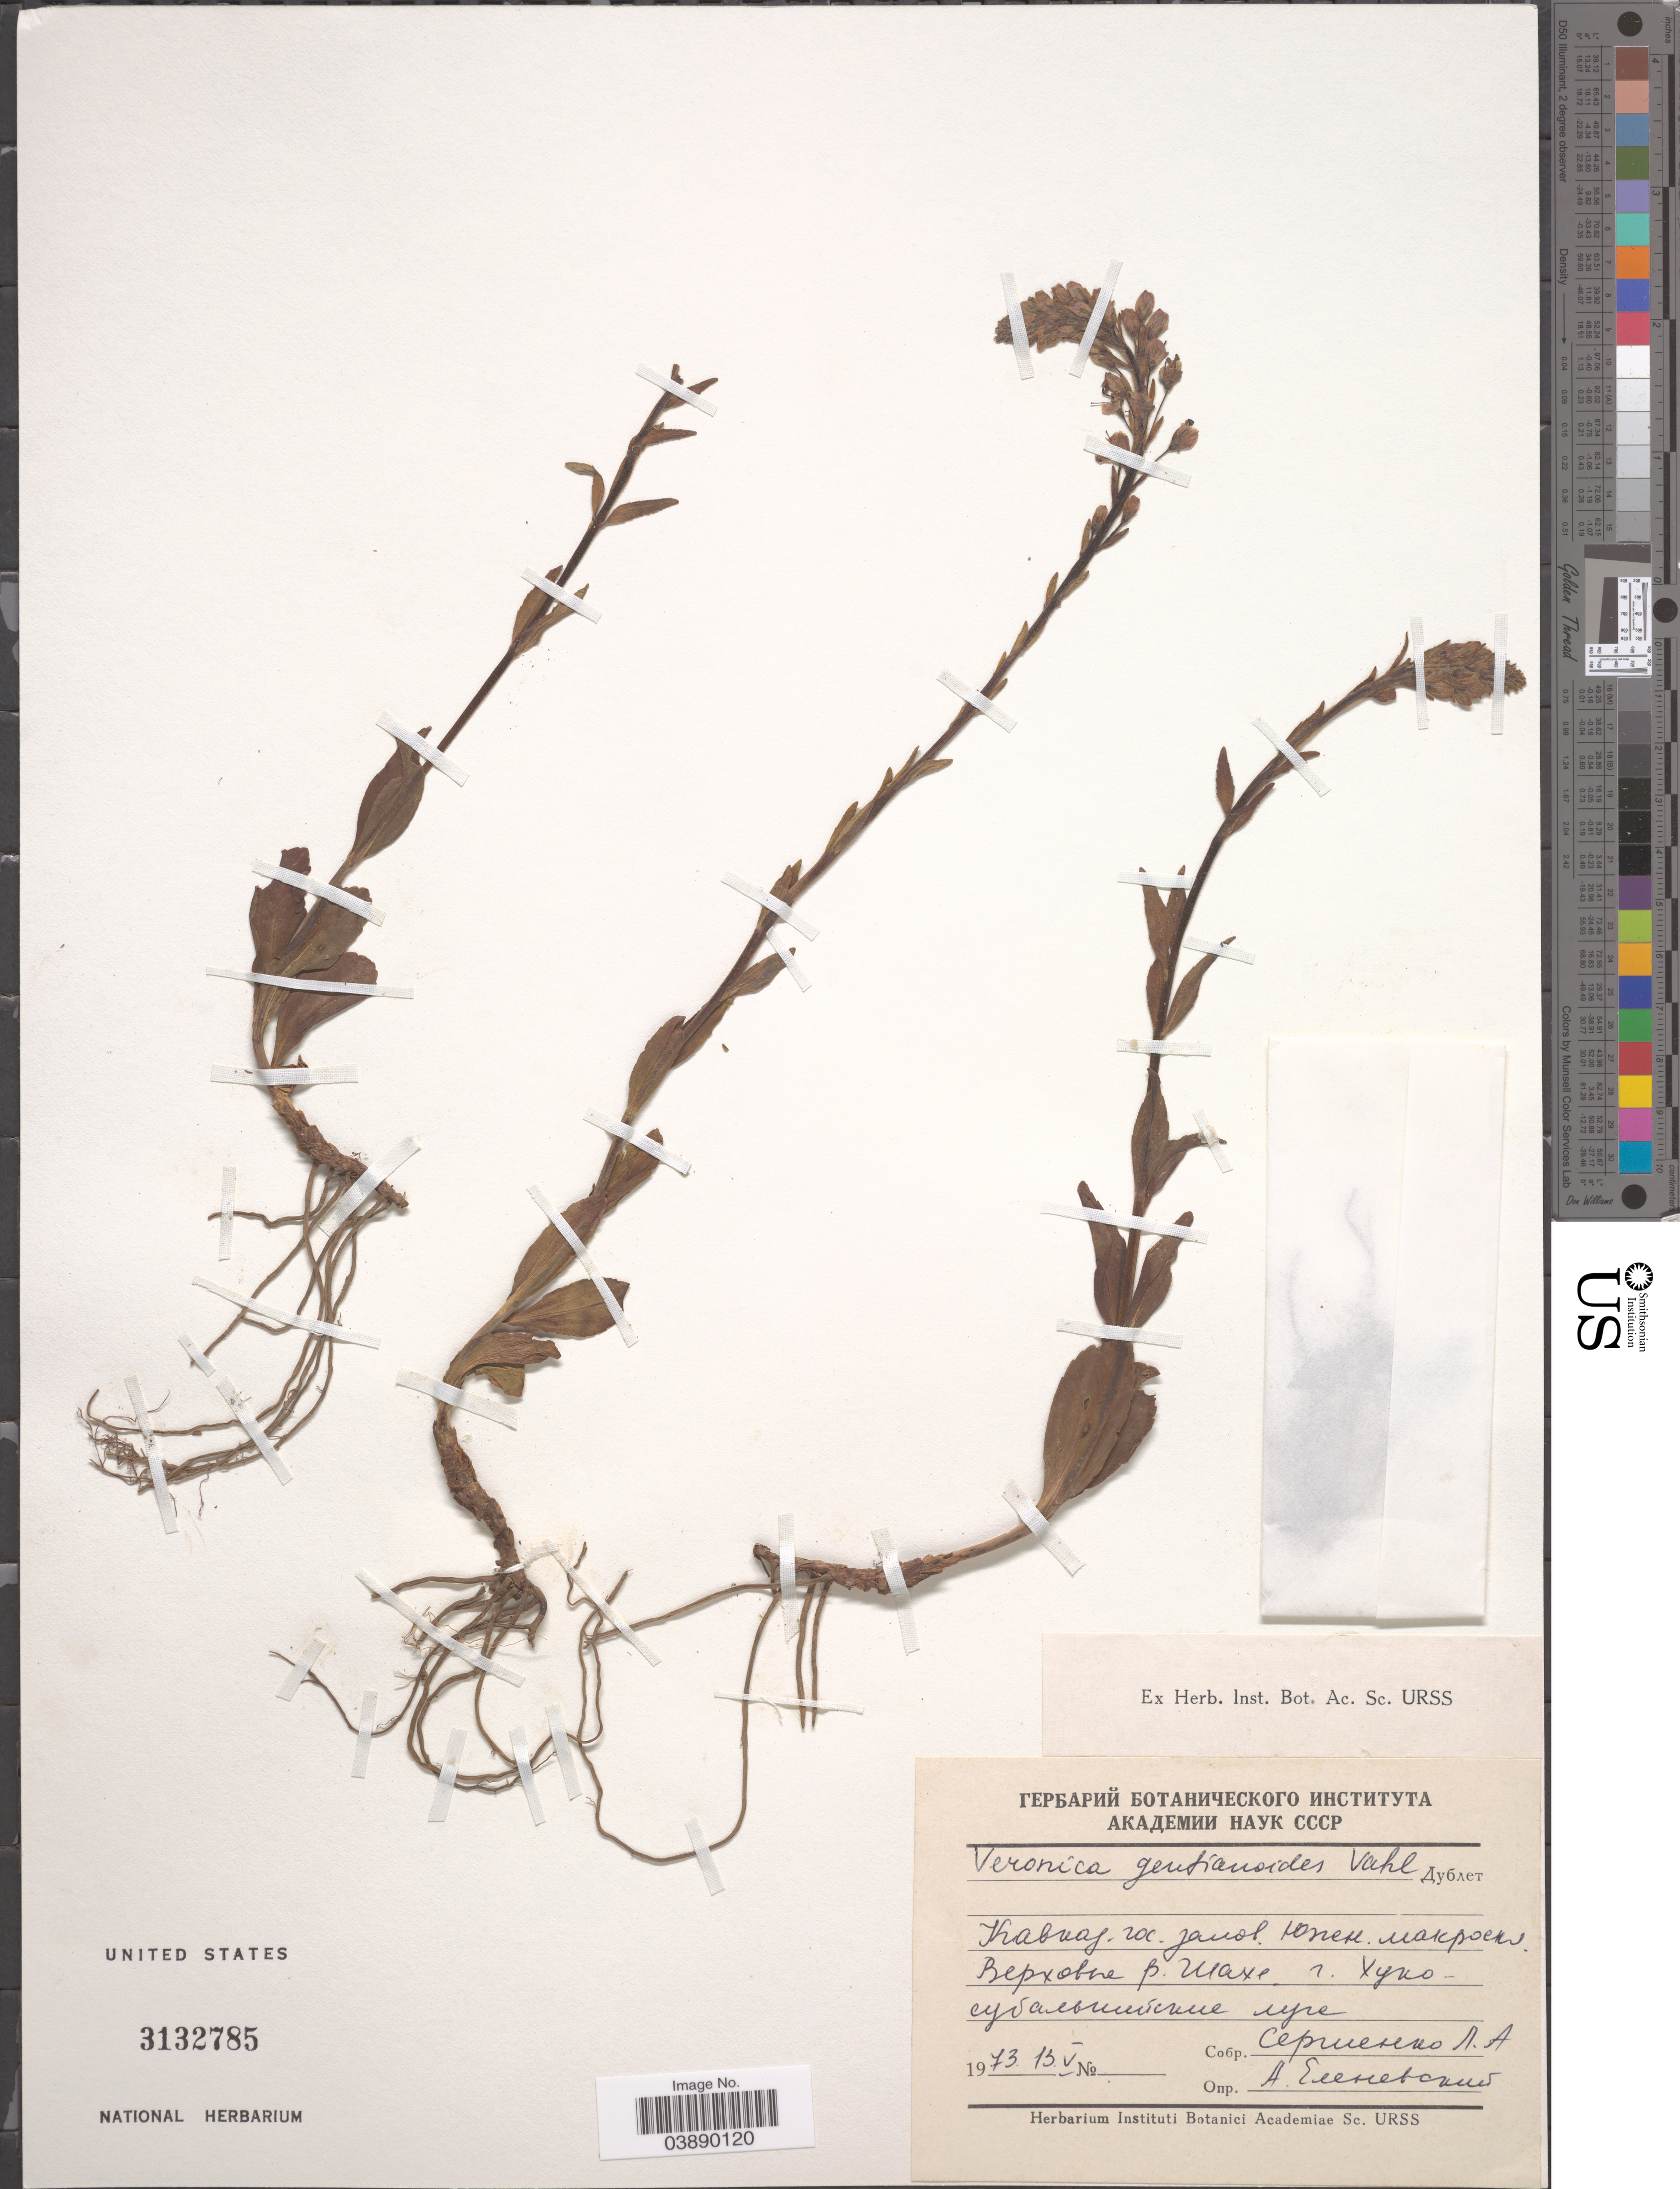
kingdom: Plantae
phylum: Tracheophyta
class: Magnoliopsida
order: Lamiales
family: Plantaginaceae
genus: Veronica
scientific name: Veronica gentianoides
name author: Vahl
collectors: L. Sergienko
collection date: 1973-05-13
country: Russian Federation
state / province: Adygea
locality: River Shakhe near Khuko Mt.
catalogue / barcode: US 3132785